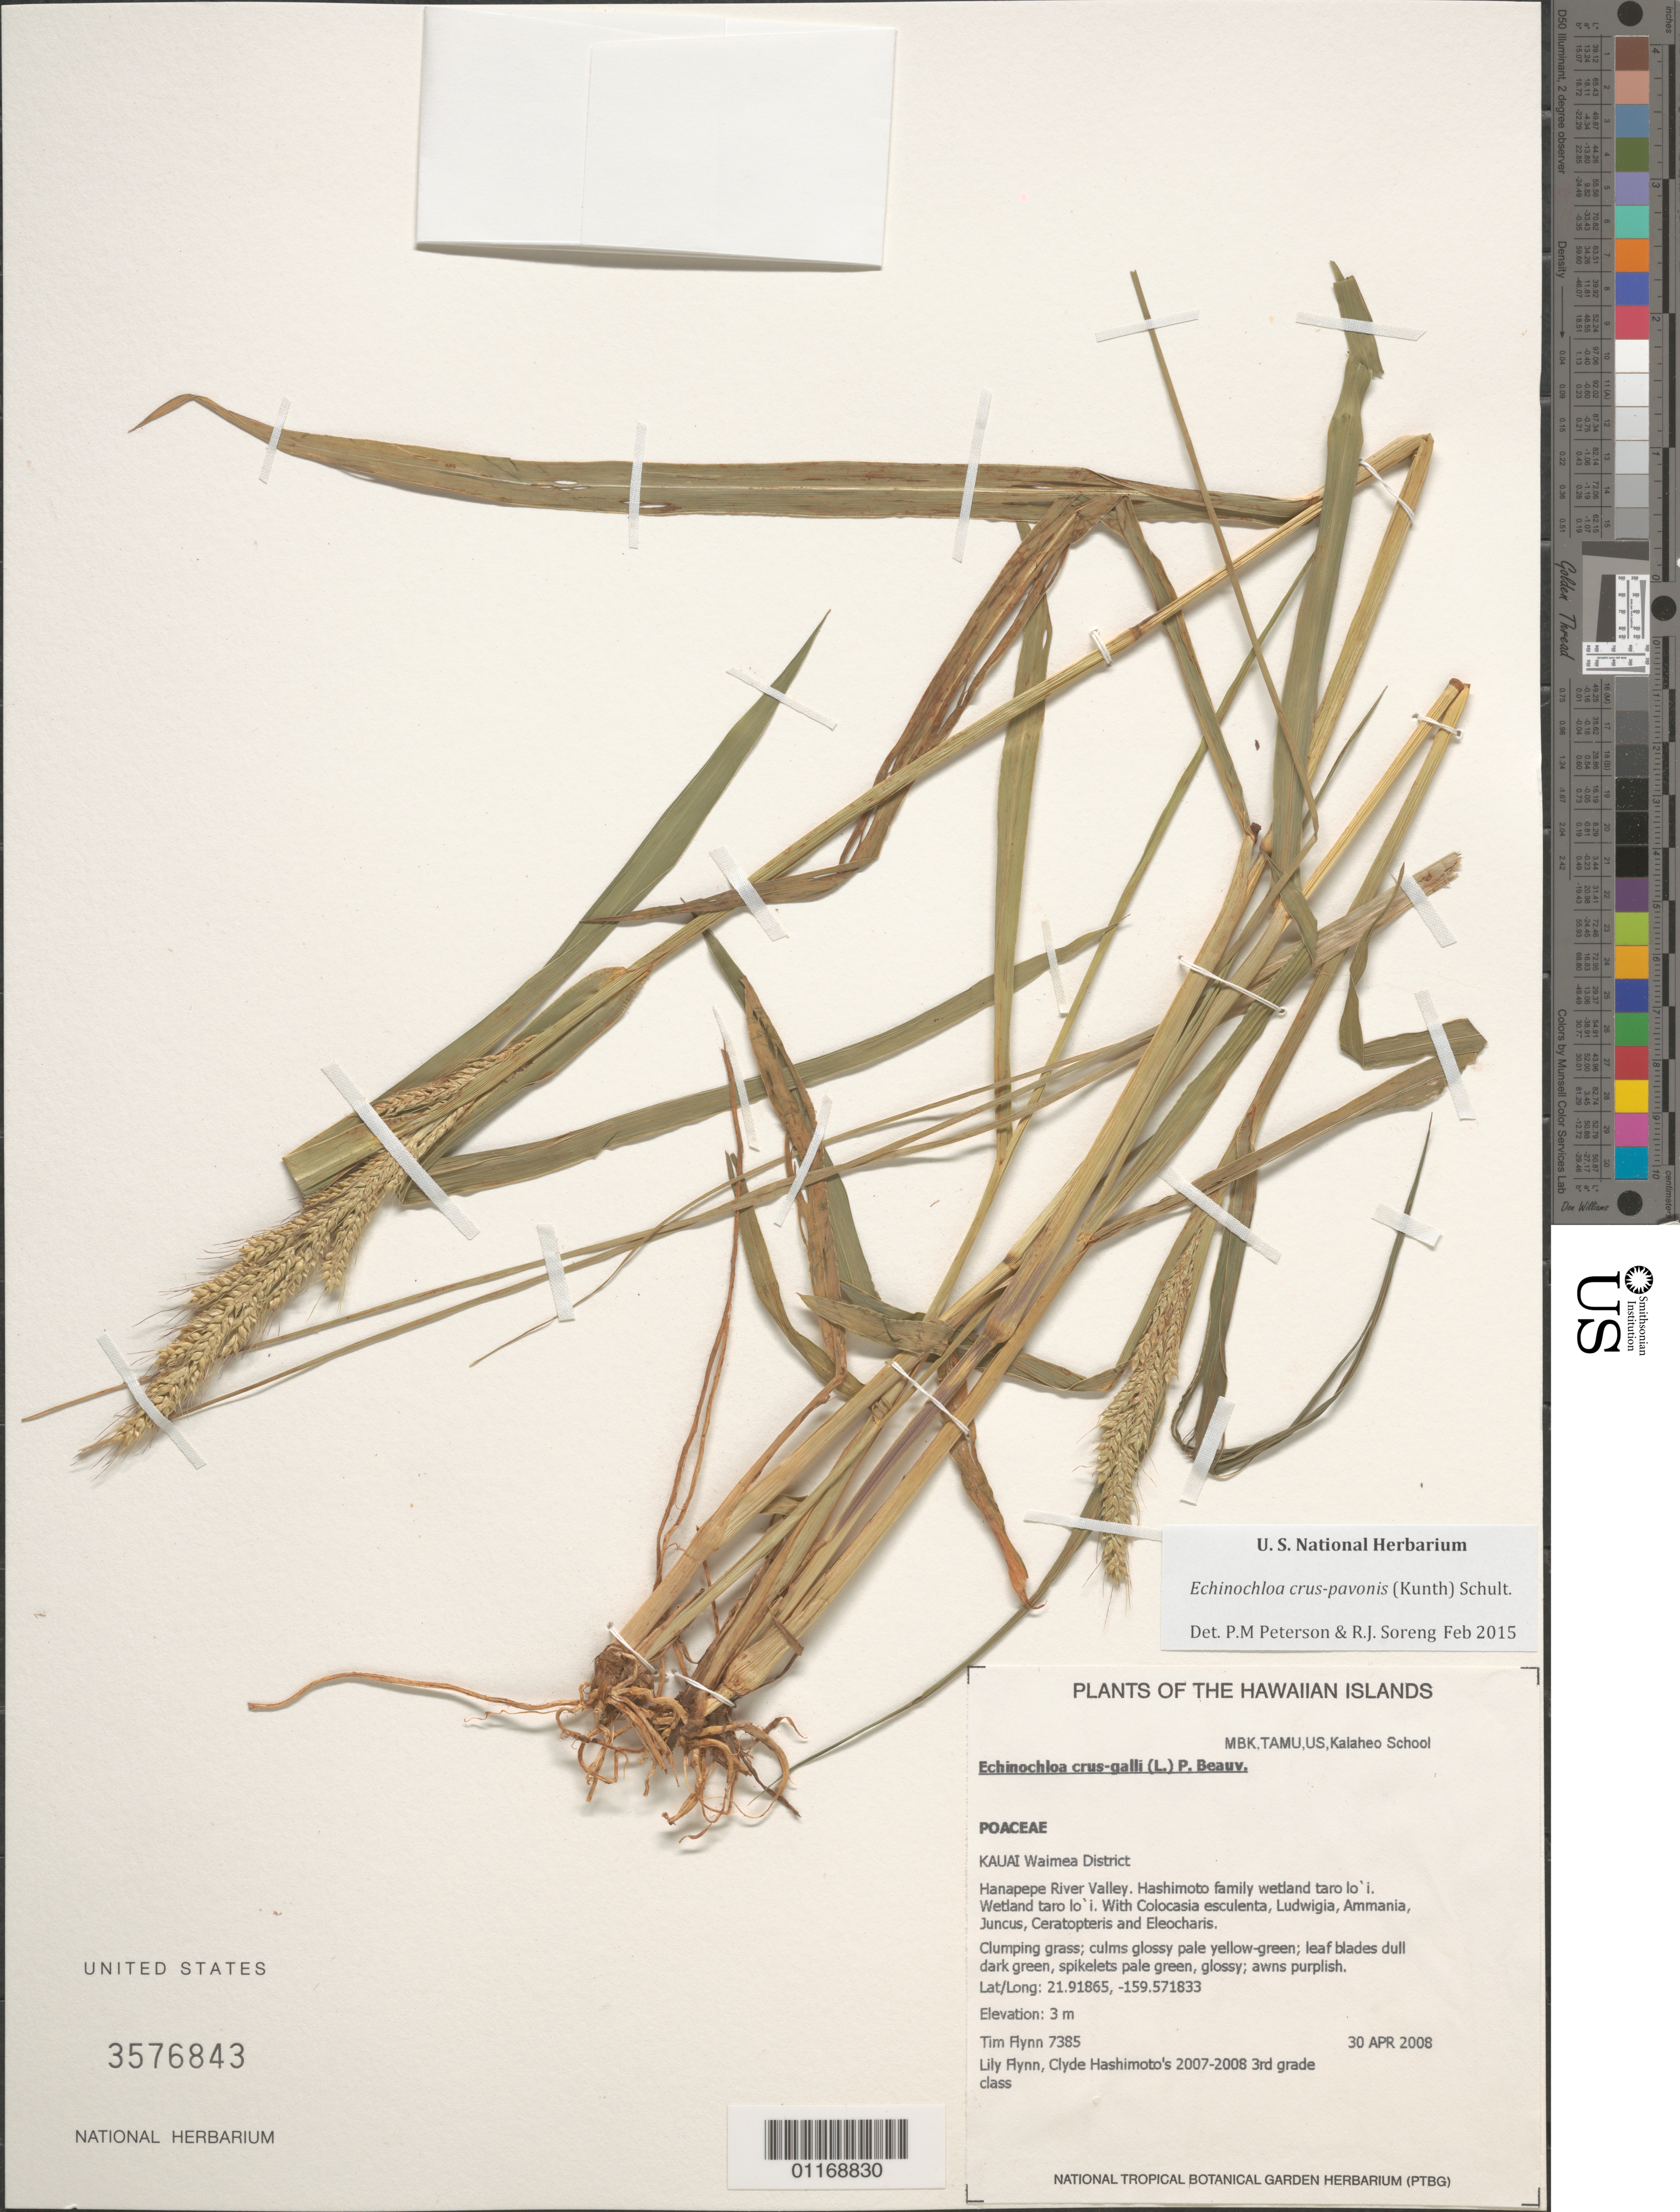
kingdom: Plantae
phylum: Tracheophyta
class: Liliopsida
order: Poales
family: Poaceae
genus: Echinochloa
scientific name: Echinochloa crus-galli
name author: (L.) P. Beauv.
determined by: Wagner, W. L., (BOT), Smithsonian Institution - National Museum of Natural History (UNITED STATES)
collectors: T. W. Flynn, L. Flynn & C. Hashimoto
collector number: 7385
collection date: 2008-04-30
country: United States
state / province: Hawaii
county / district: Kauai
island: Kaua'i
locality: Waimea District, Hanapepe River Valley.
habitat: Hashimoto family wetland taro lo'i.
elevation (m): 3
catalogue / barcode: US 3576843